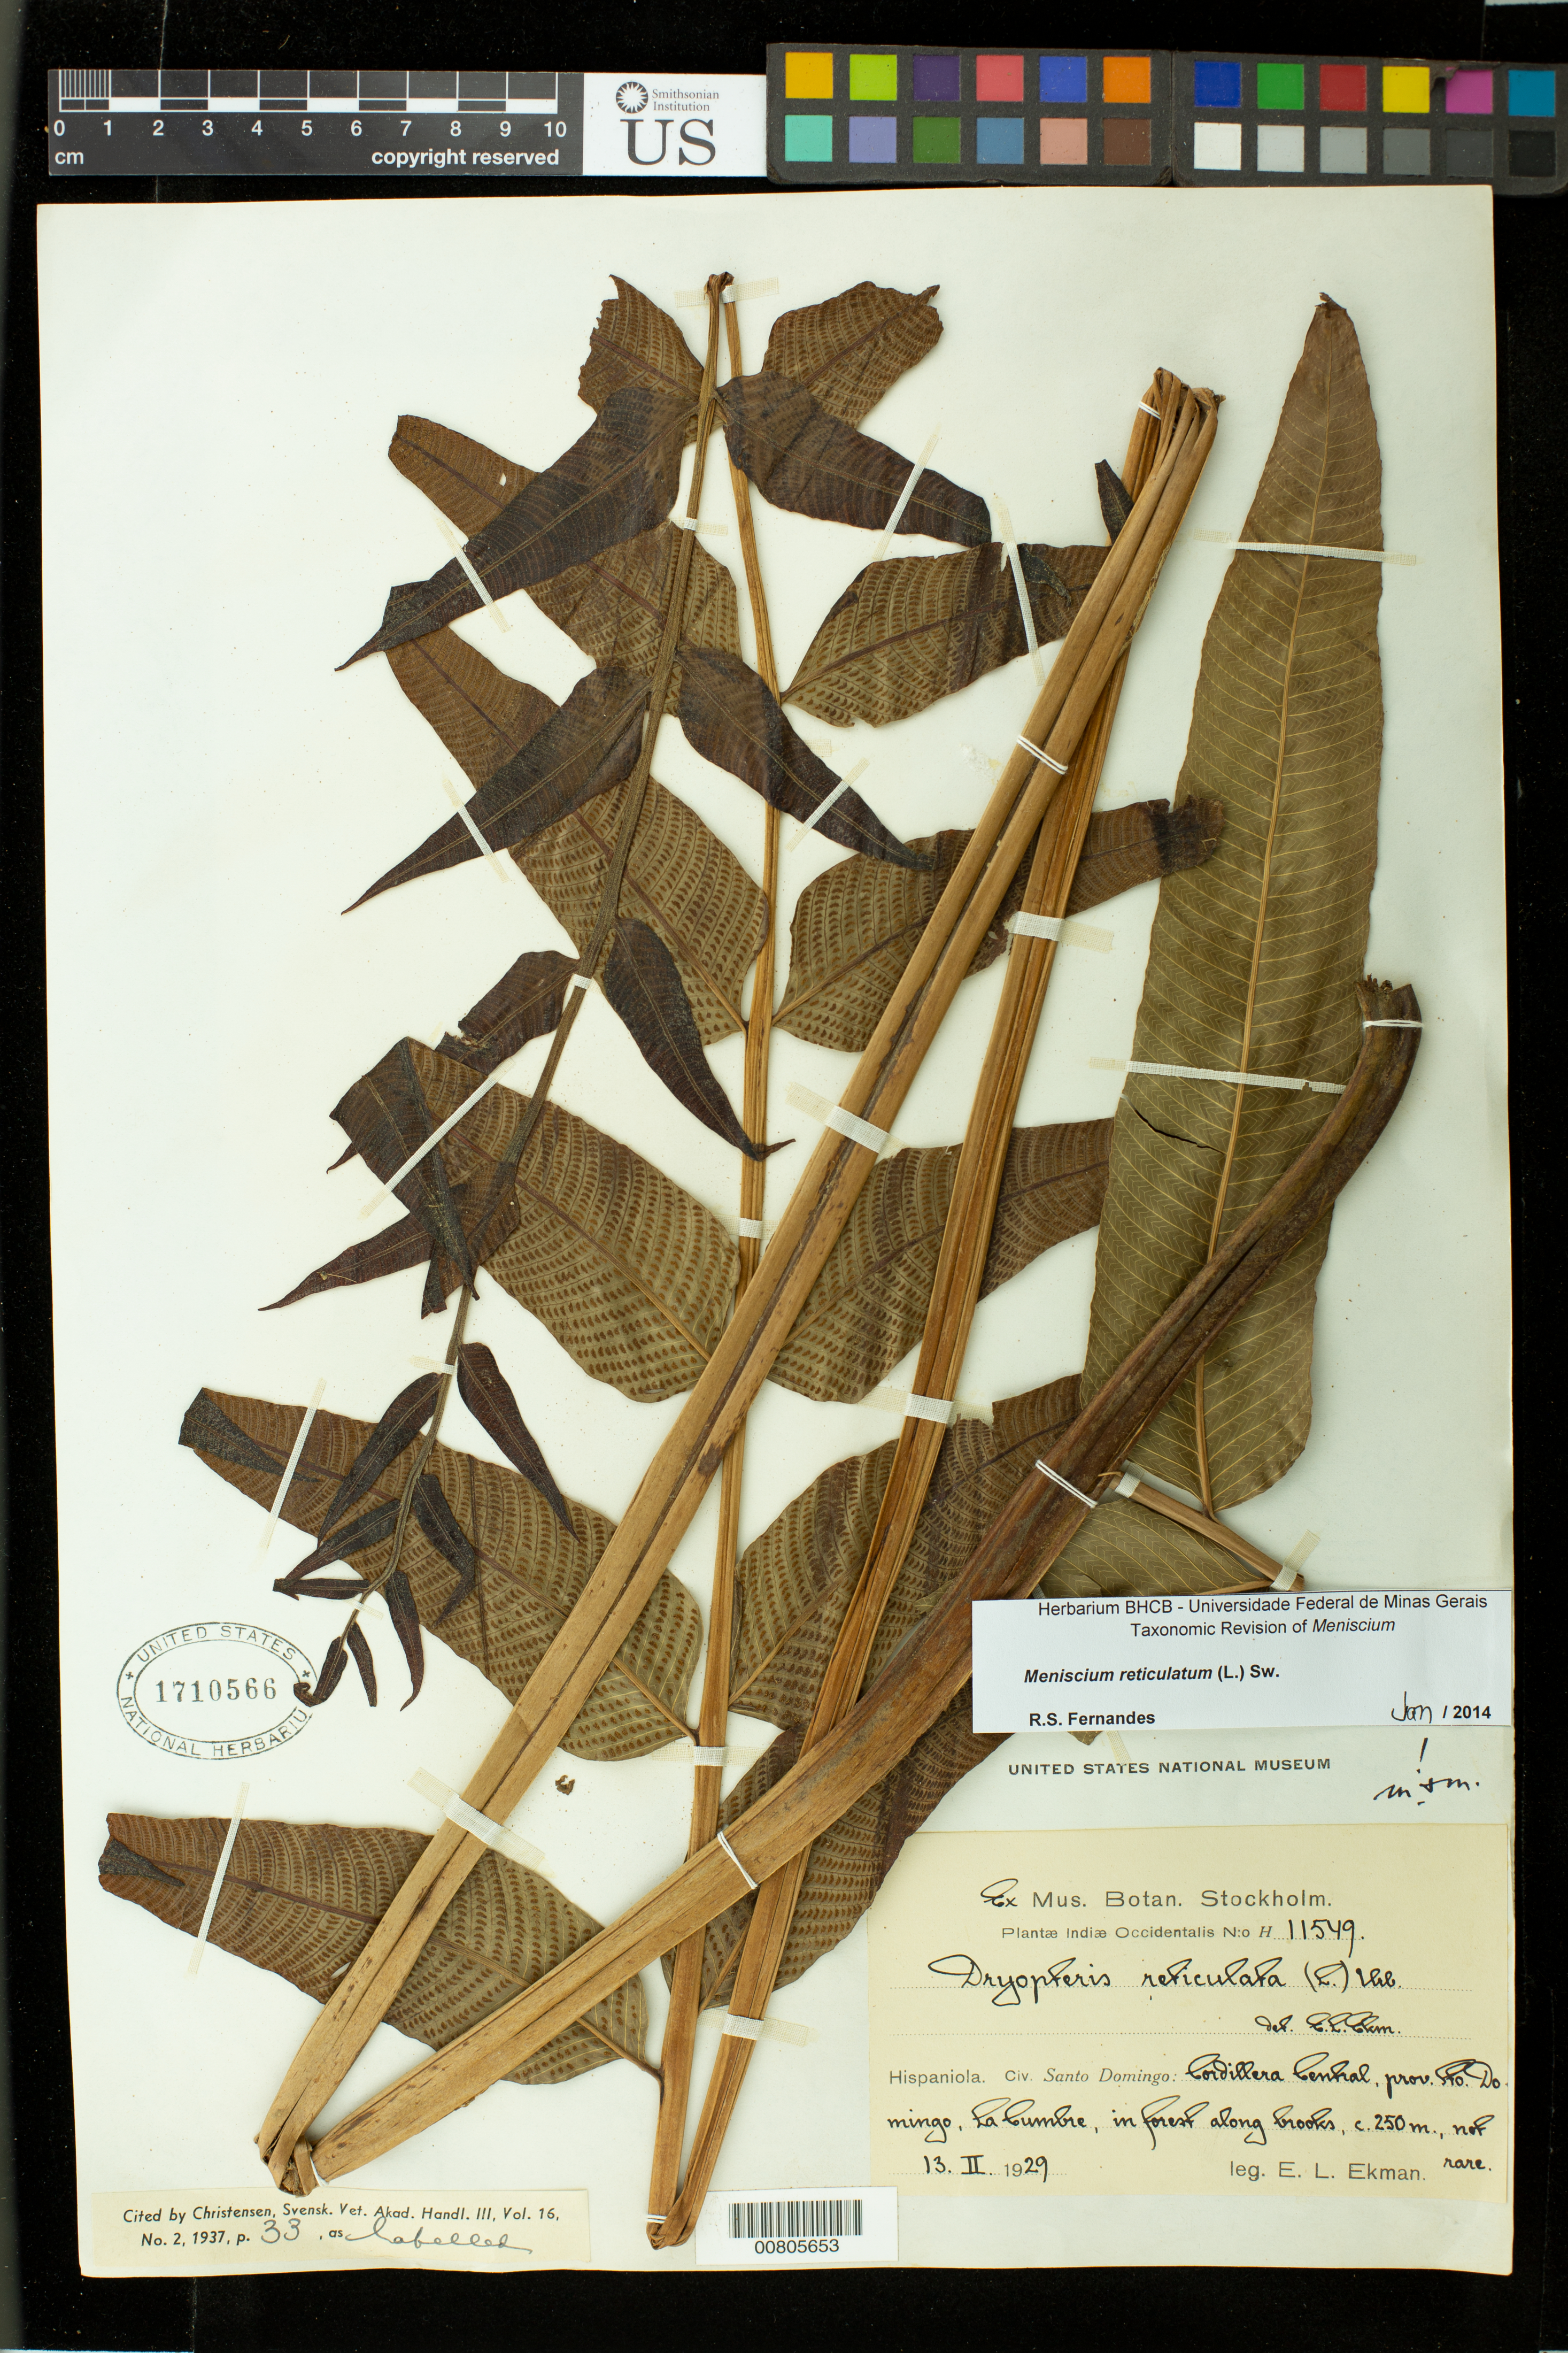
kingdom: Plantae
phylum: Tracheophyta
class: Polypodiopsida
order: Polypodiales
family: Thelypteridaceae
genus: Meniscium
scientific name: Meniscium reticulatum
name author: (L.) Sw.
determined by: Fernandes, R. S.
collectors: E. L. Ekman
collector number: H 11549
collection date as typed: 13 Feb 1929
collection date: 1929-02-13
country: Dominican Republic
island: Hispaniola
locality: Prov. Santo Domingo, Cordillera Central, La Cumbre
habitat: Forest along brooks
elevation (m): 250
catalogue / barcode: US 1710566